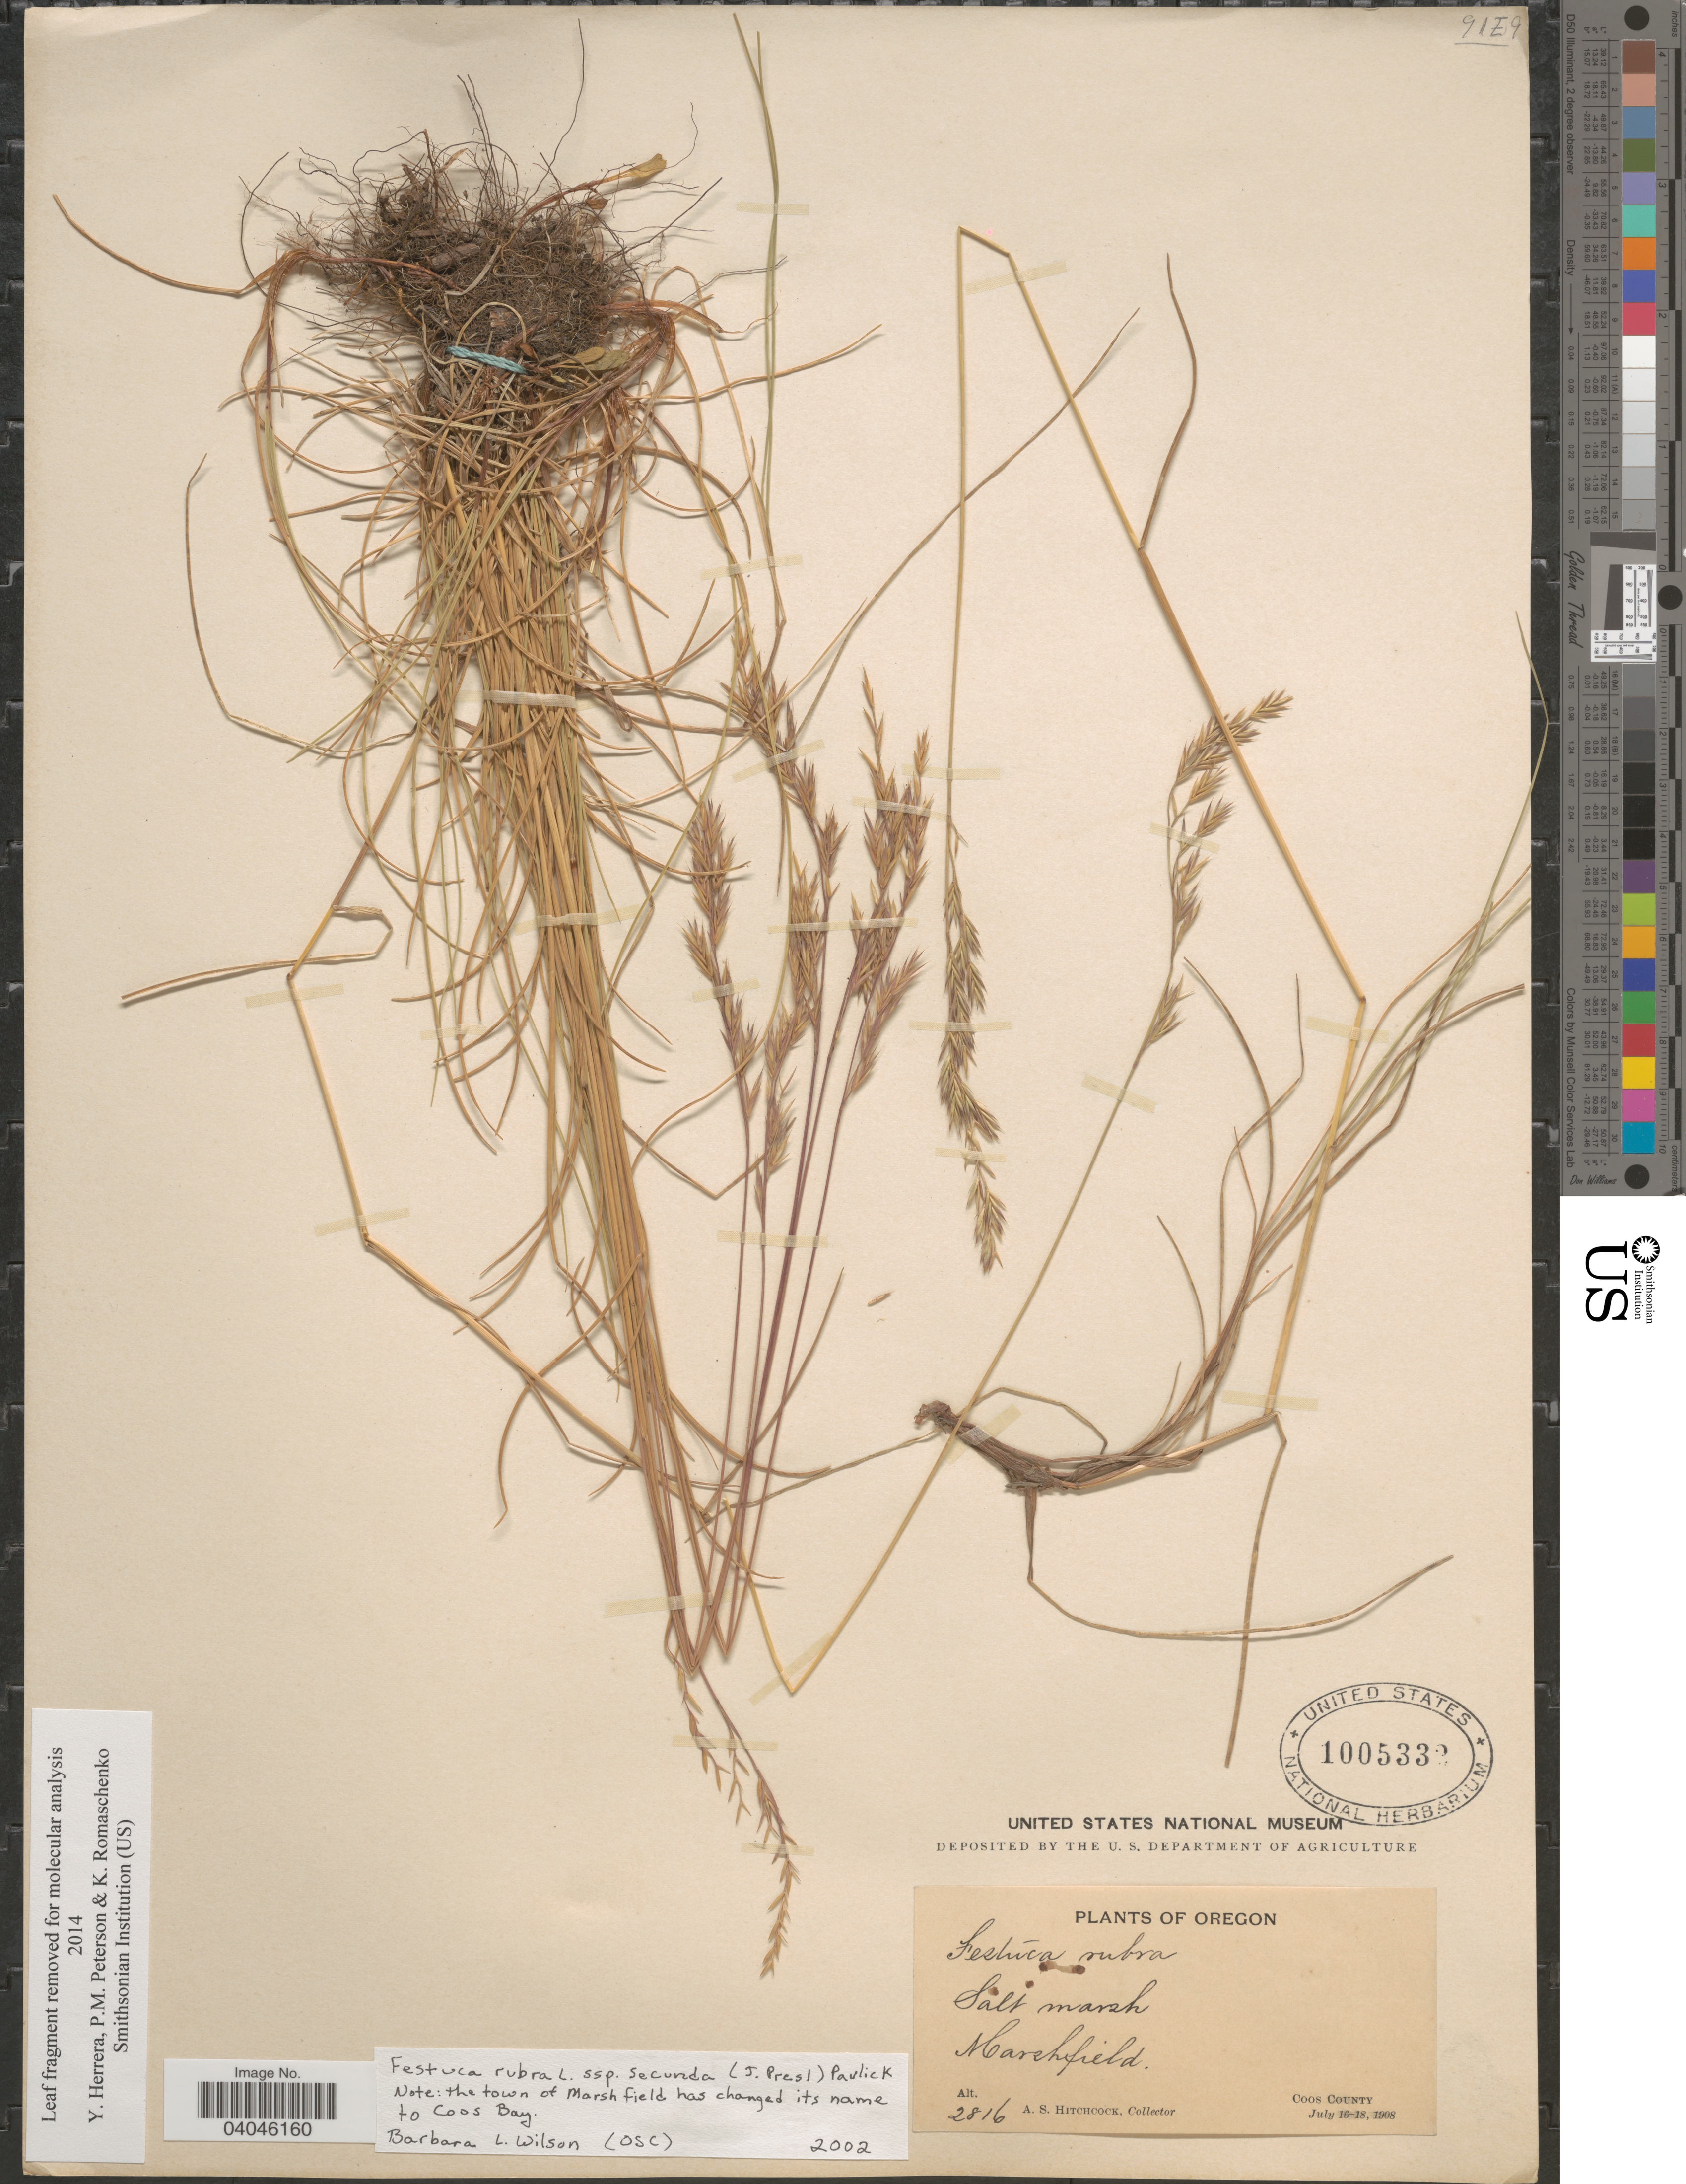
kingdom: Plantae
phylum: Tracheophyta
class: Liliopsida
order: Poales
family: Poaceae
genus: Festuca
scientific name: Festuca rubra subsp. secunda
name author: (J. Presl) Pavlick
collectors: A. S. Hitchcock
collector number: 2816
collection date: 1908-07-16/1908-07-18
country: United States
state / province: Oregon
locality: Marshfield. Coos County.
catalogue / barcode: US 1005332